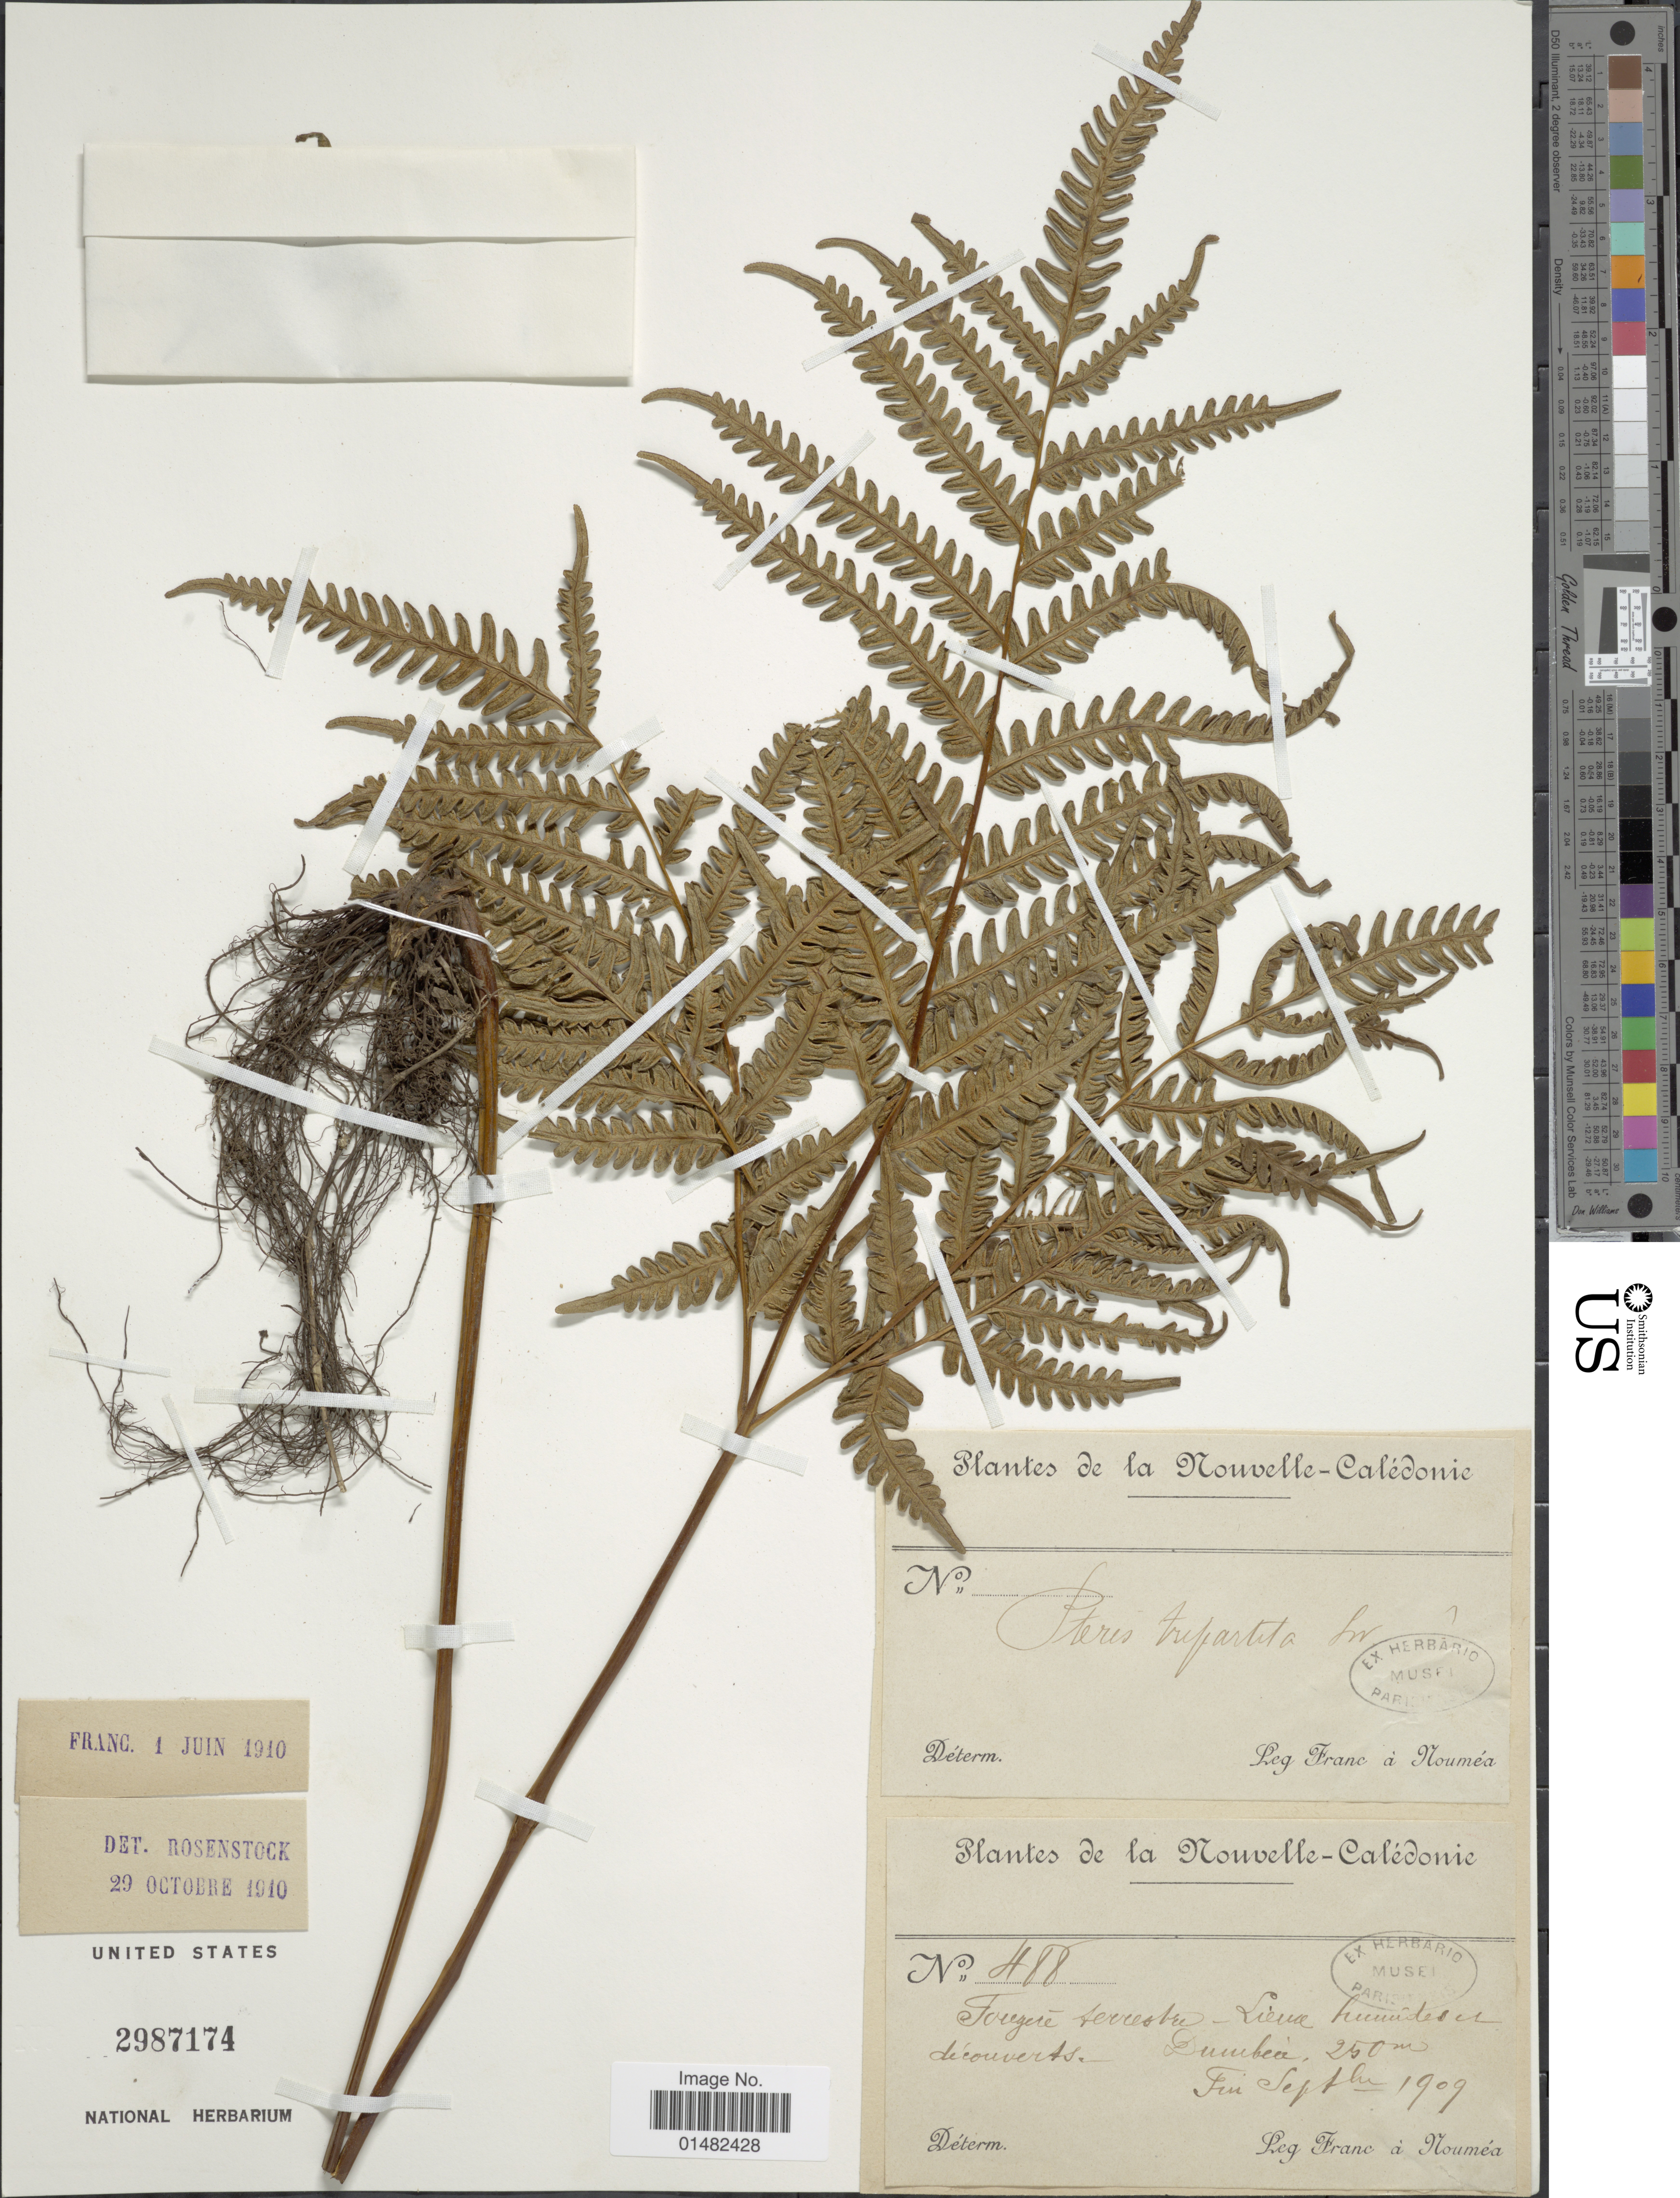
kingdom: Plantae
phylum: Tracheophyta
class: Polypodiopsida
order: Polypodiales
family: Pteridaceae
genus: Pteris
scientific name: Pteris tripartita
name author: Sw.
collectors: M. Franc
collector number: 488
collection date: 1909-09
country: New Caledonia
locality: Fougeré terrestre - Lieux humides et découverts, Dumbéa.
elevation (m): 250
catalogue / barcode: US 2987174